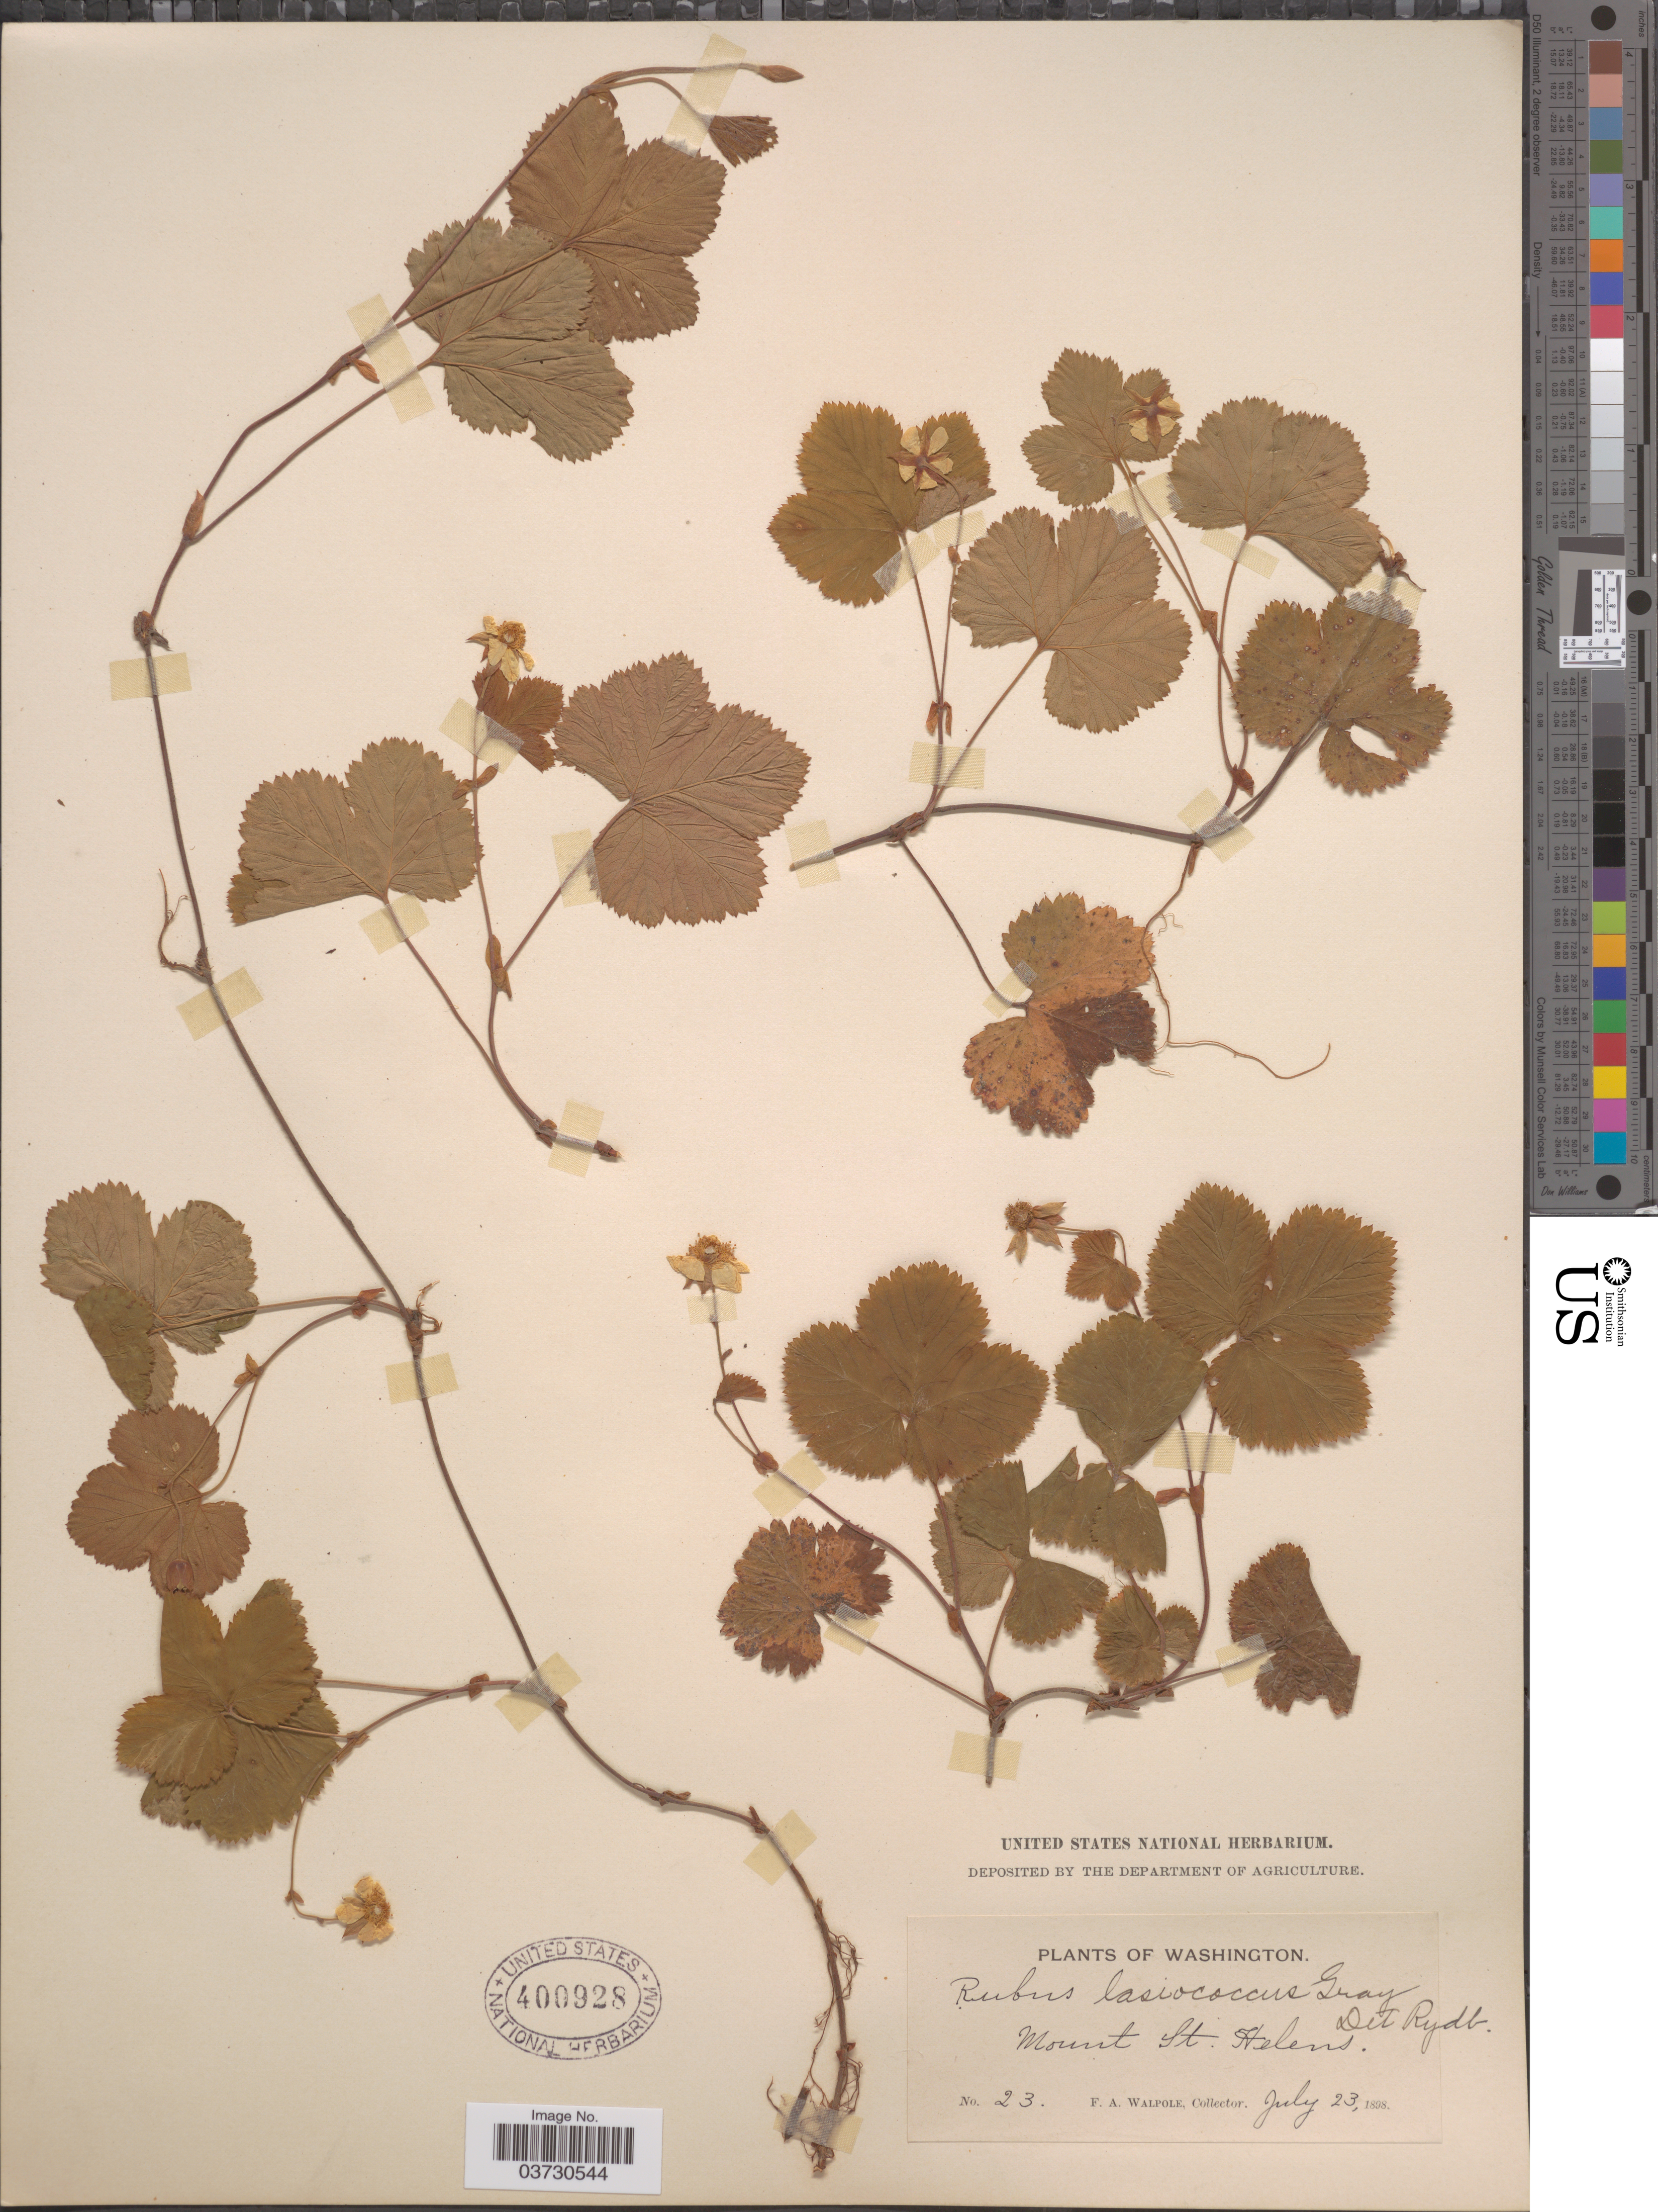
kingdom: Plantae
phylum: Tracheophyta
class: Magnoliopsida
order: Rosales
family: Rosaceae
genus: Rubus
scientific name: Rubus lasiococcus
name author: A. Gray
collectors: F. Walpole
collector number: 23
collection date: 1898-07-23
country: United States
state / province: Washington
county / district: Skamania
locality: Mount St. Helens.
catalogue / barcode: US 400928